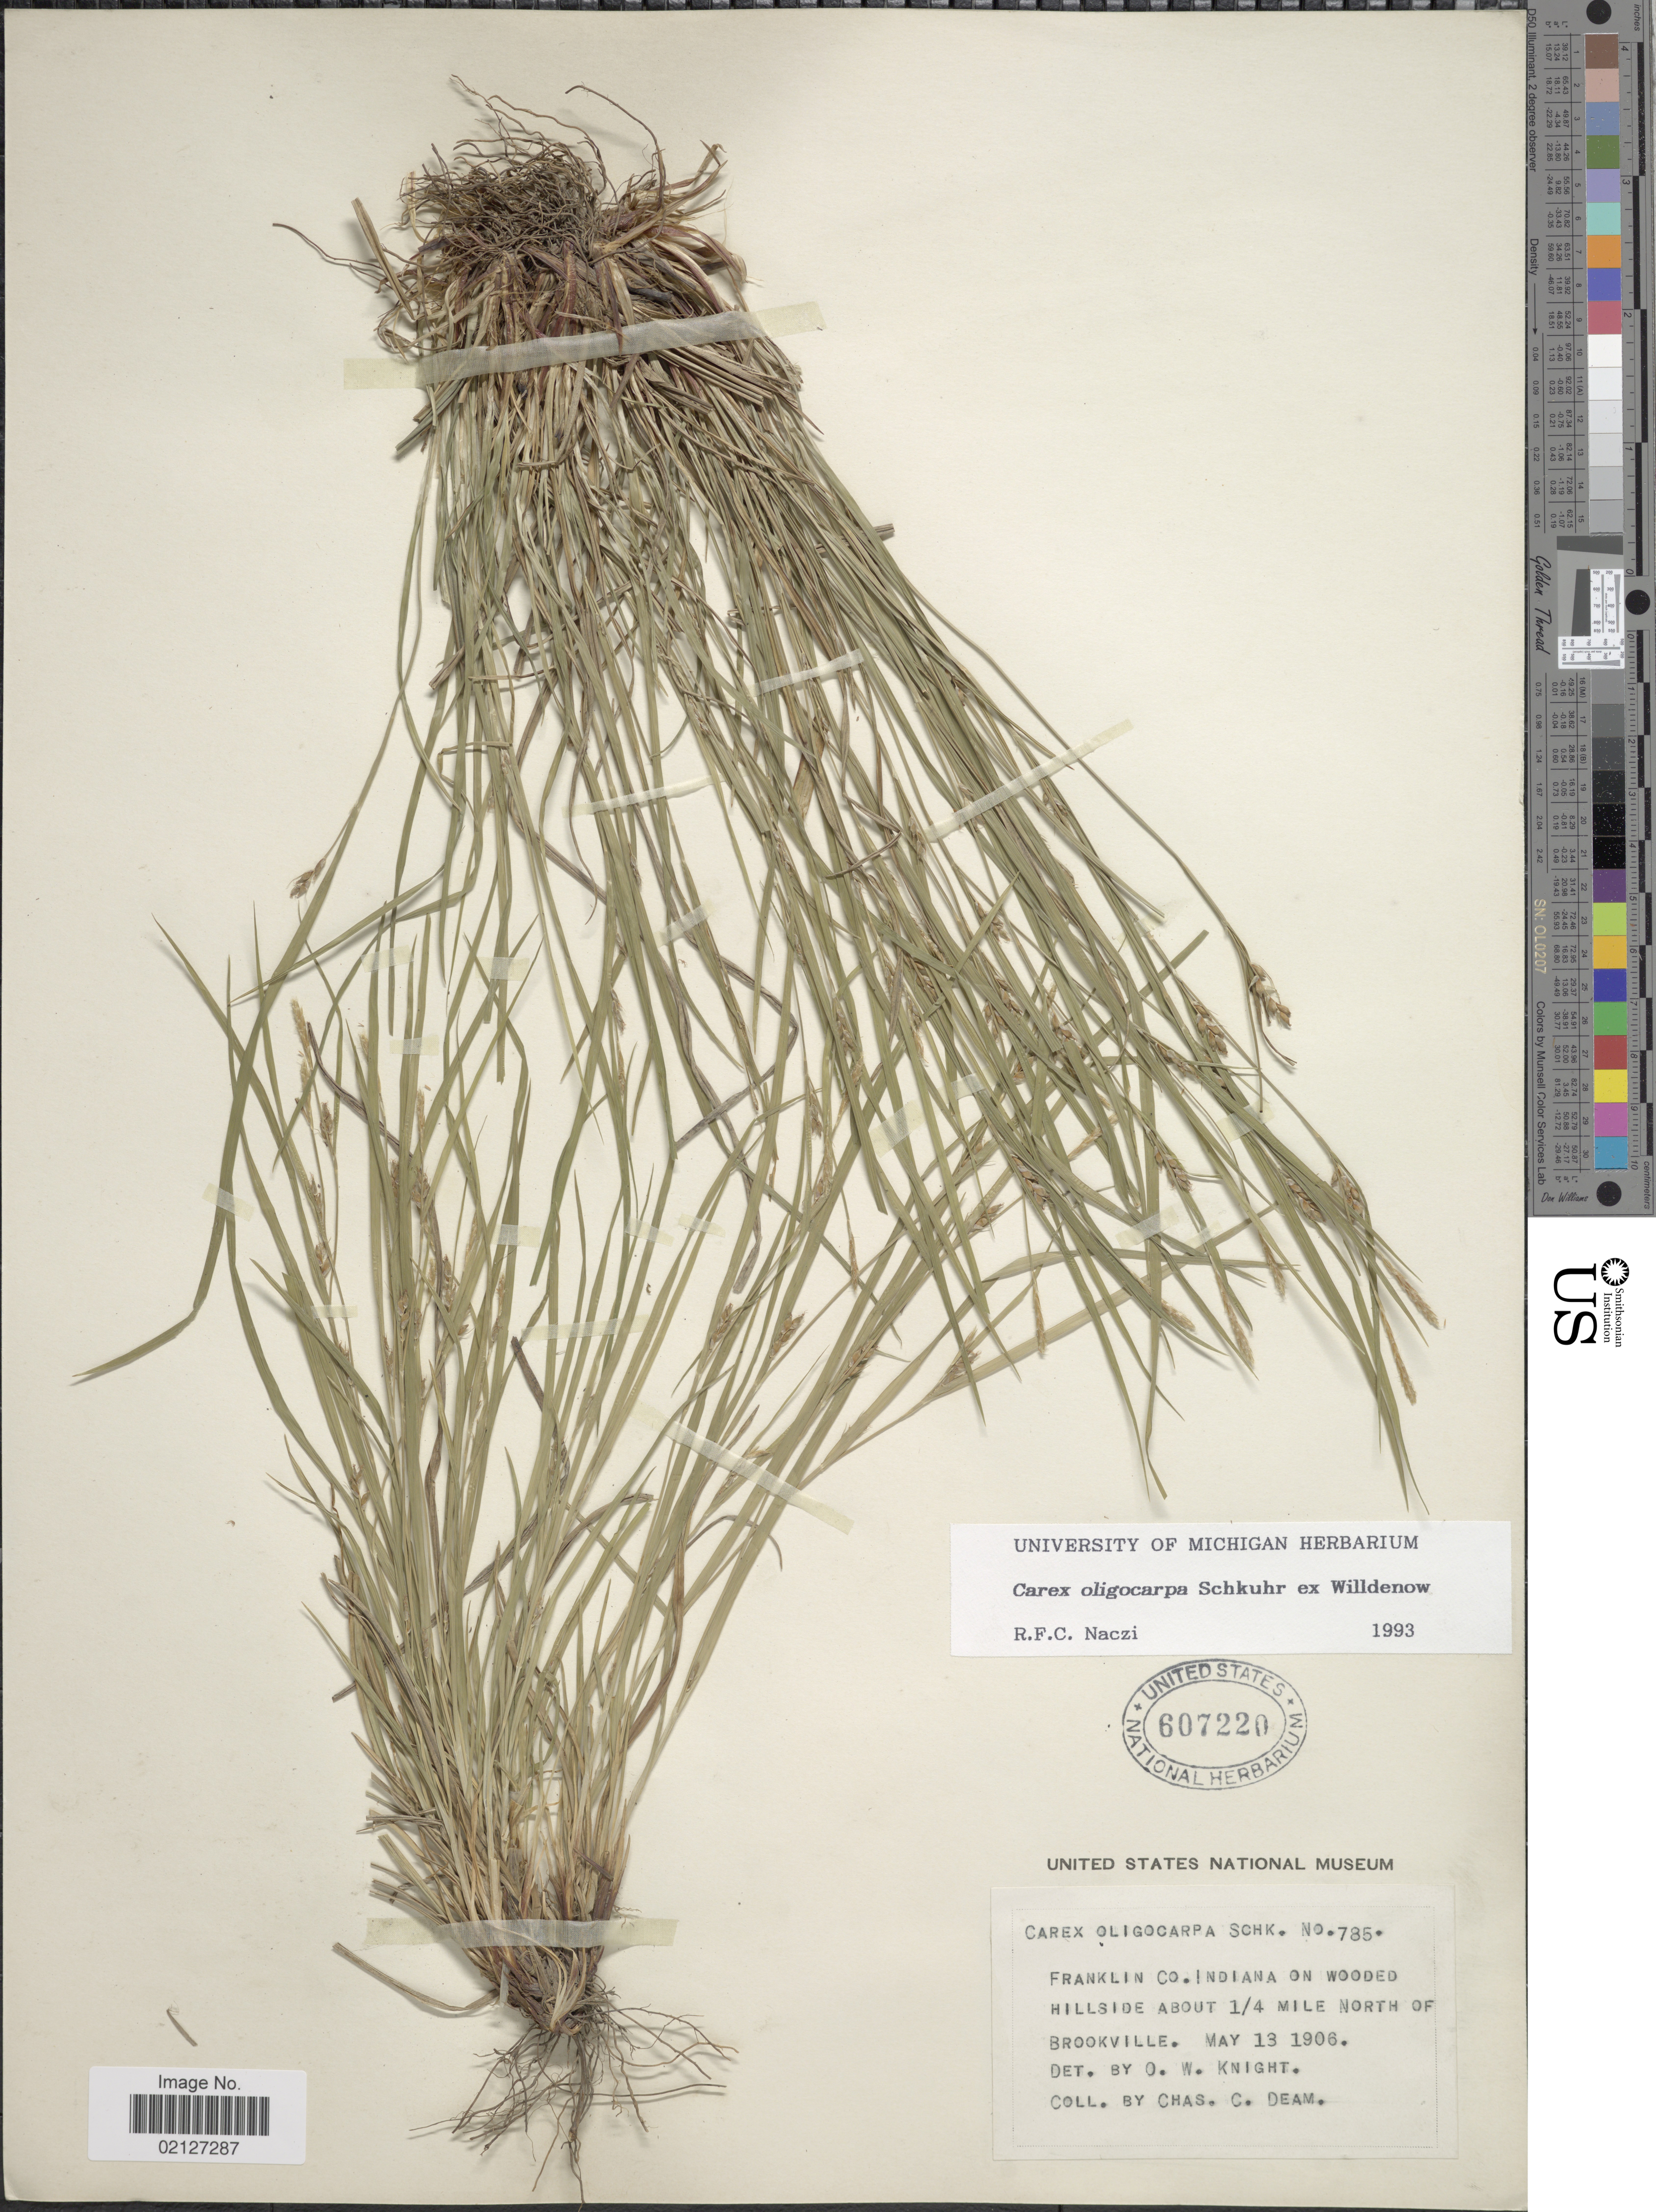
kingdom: Plantae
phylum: Tracheophyta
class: Liliopsida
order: Poales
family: Cyperaceae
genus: Carex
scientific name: Carex oligocarpa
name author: Willd.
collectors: C. C. Deam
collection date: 1906-05-13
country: United States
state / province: Indiana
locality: Franklin Co., Hillside about 1/4 mile north of Brookville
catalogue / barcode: US 607220